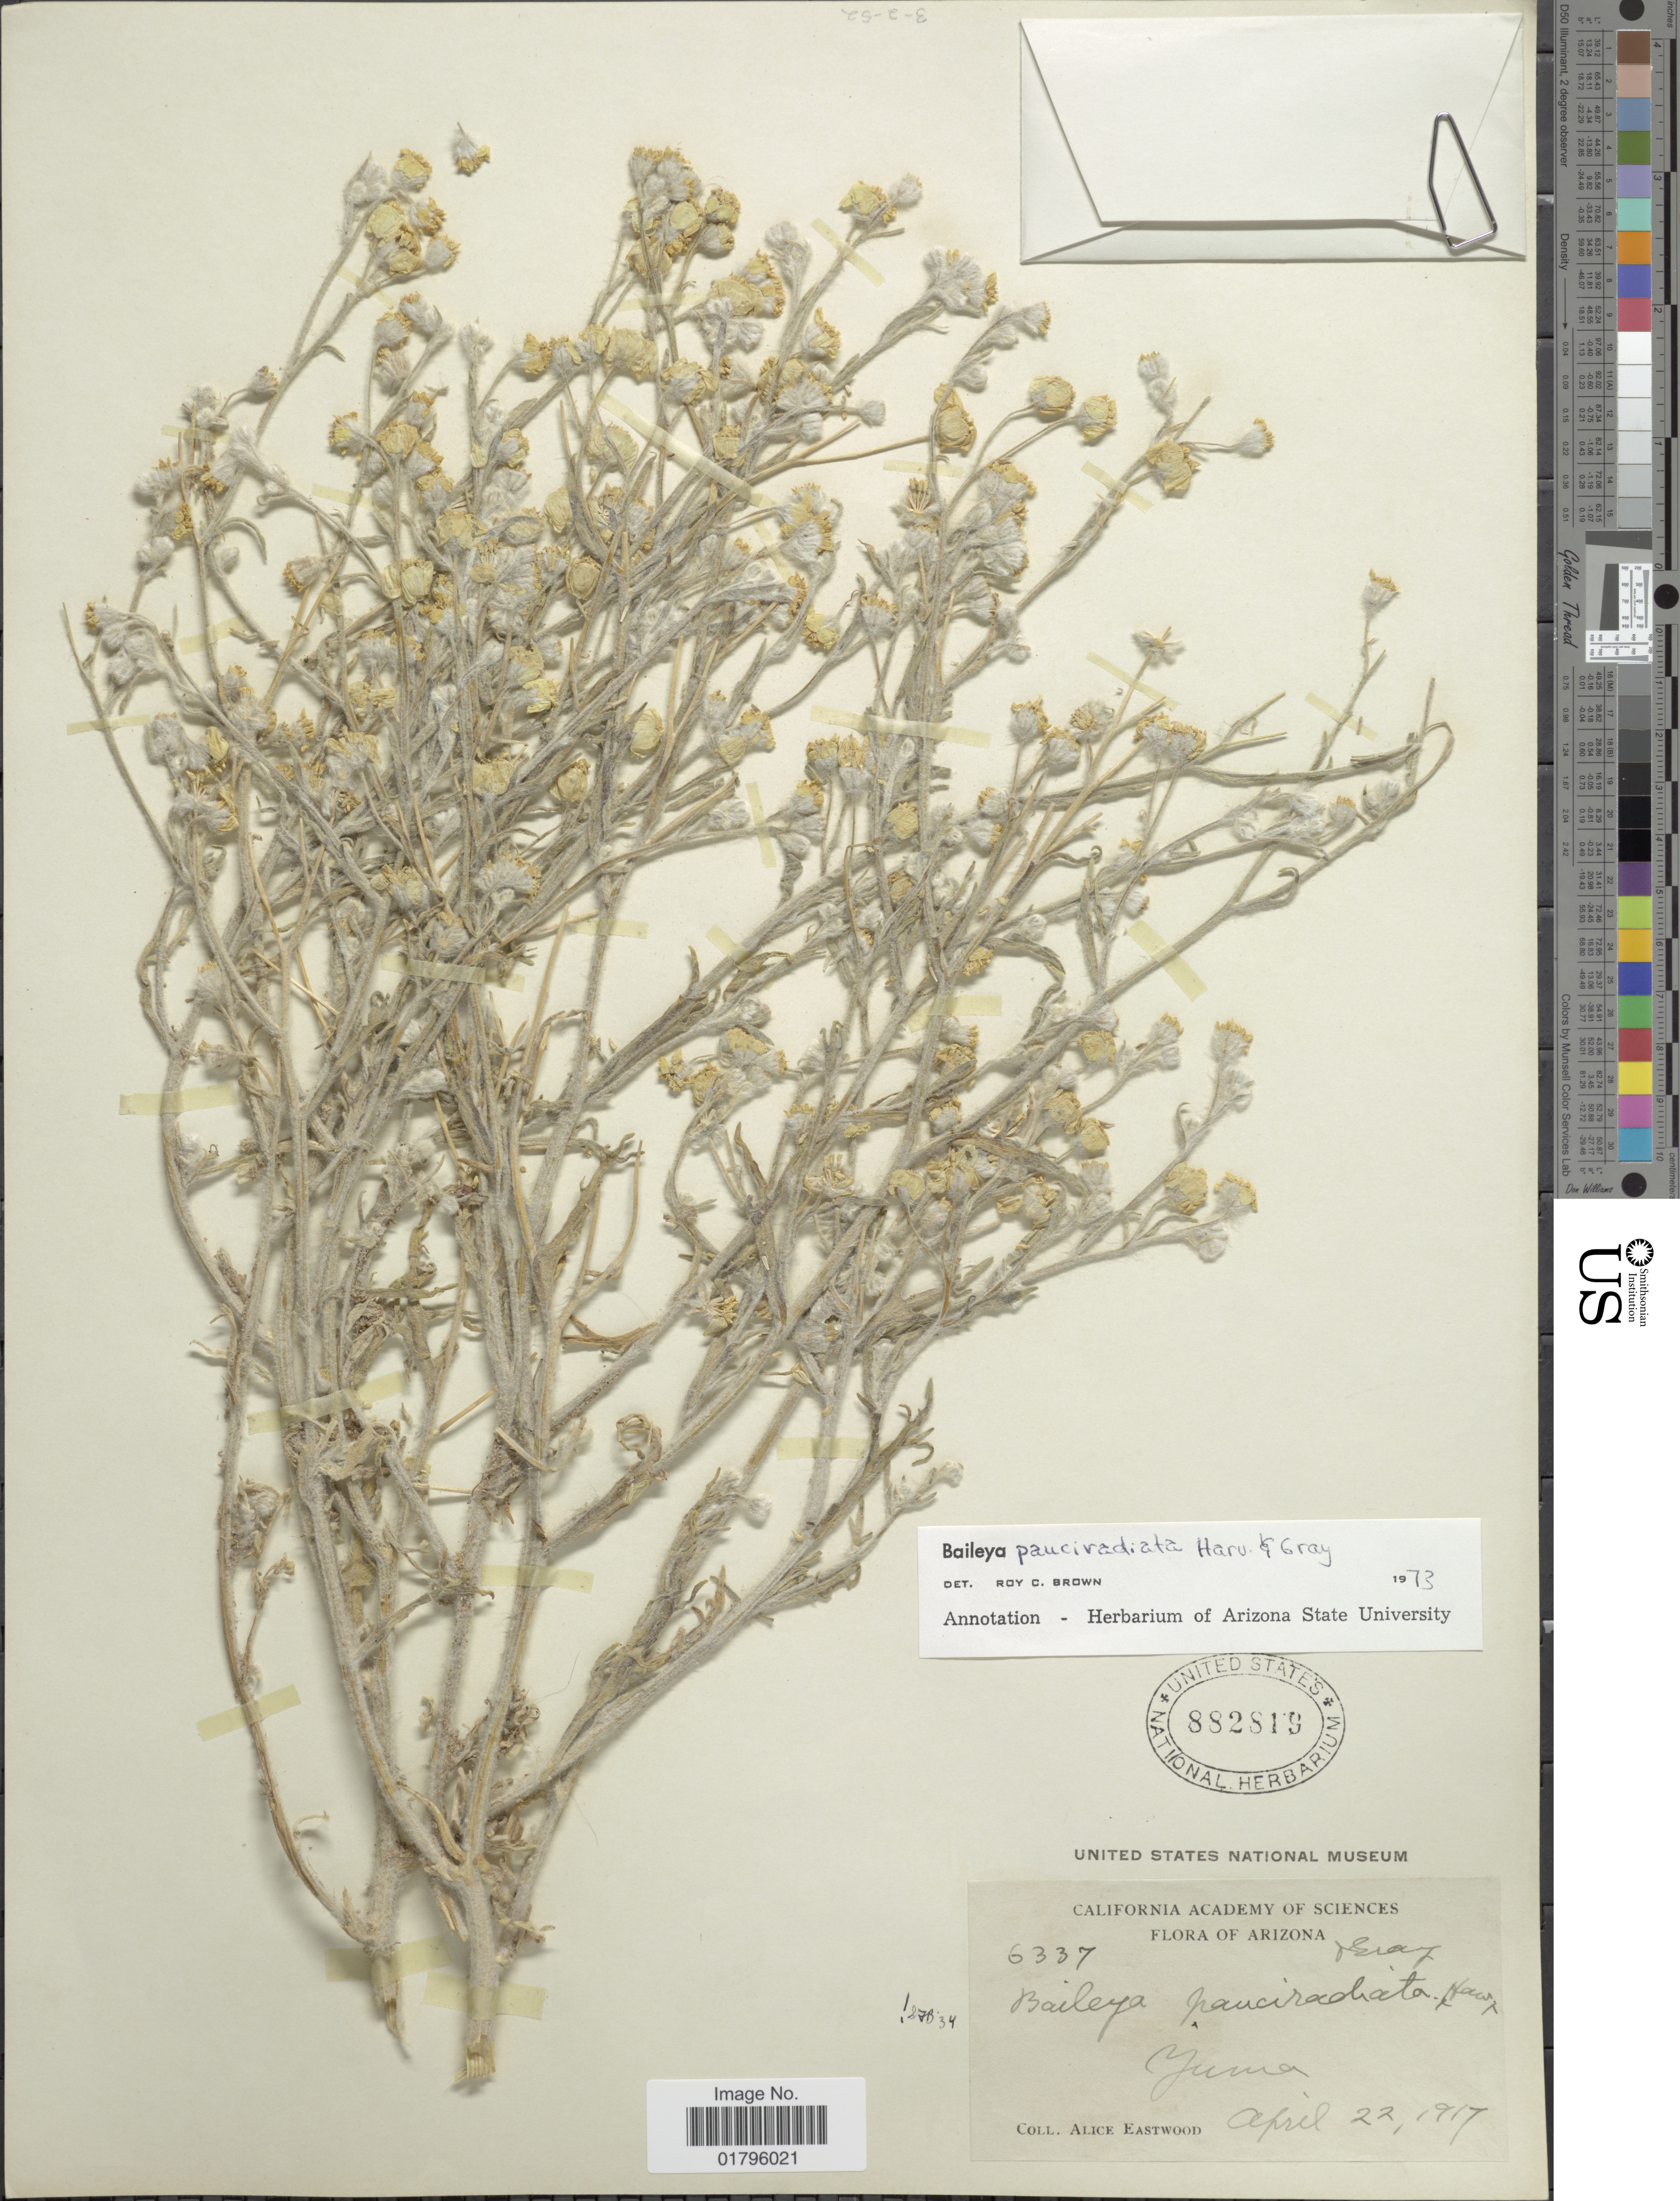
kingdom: Plantae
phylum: Tracheophyta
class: Magnoliopsida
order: Asterales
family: Asteraceae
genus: Baileya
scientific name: Baileya pauciradiata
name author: Harv. & A. Gray ex A. Gray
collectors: A. Eastwood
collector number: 6337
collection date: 1917-04-22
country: United States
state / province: California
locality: Arizona. Yuma.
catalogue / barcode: US 882819